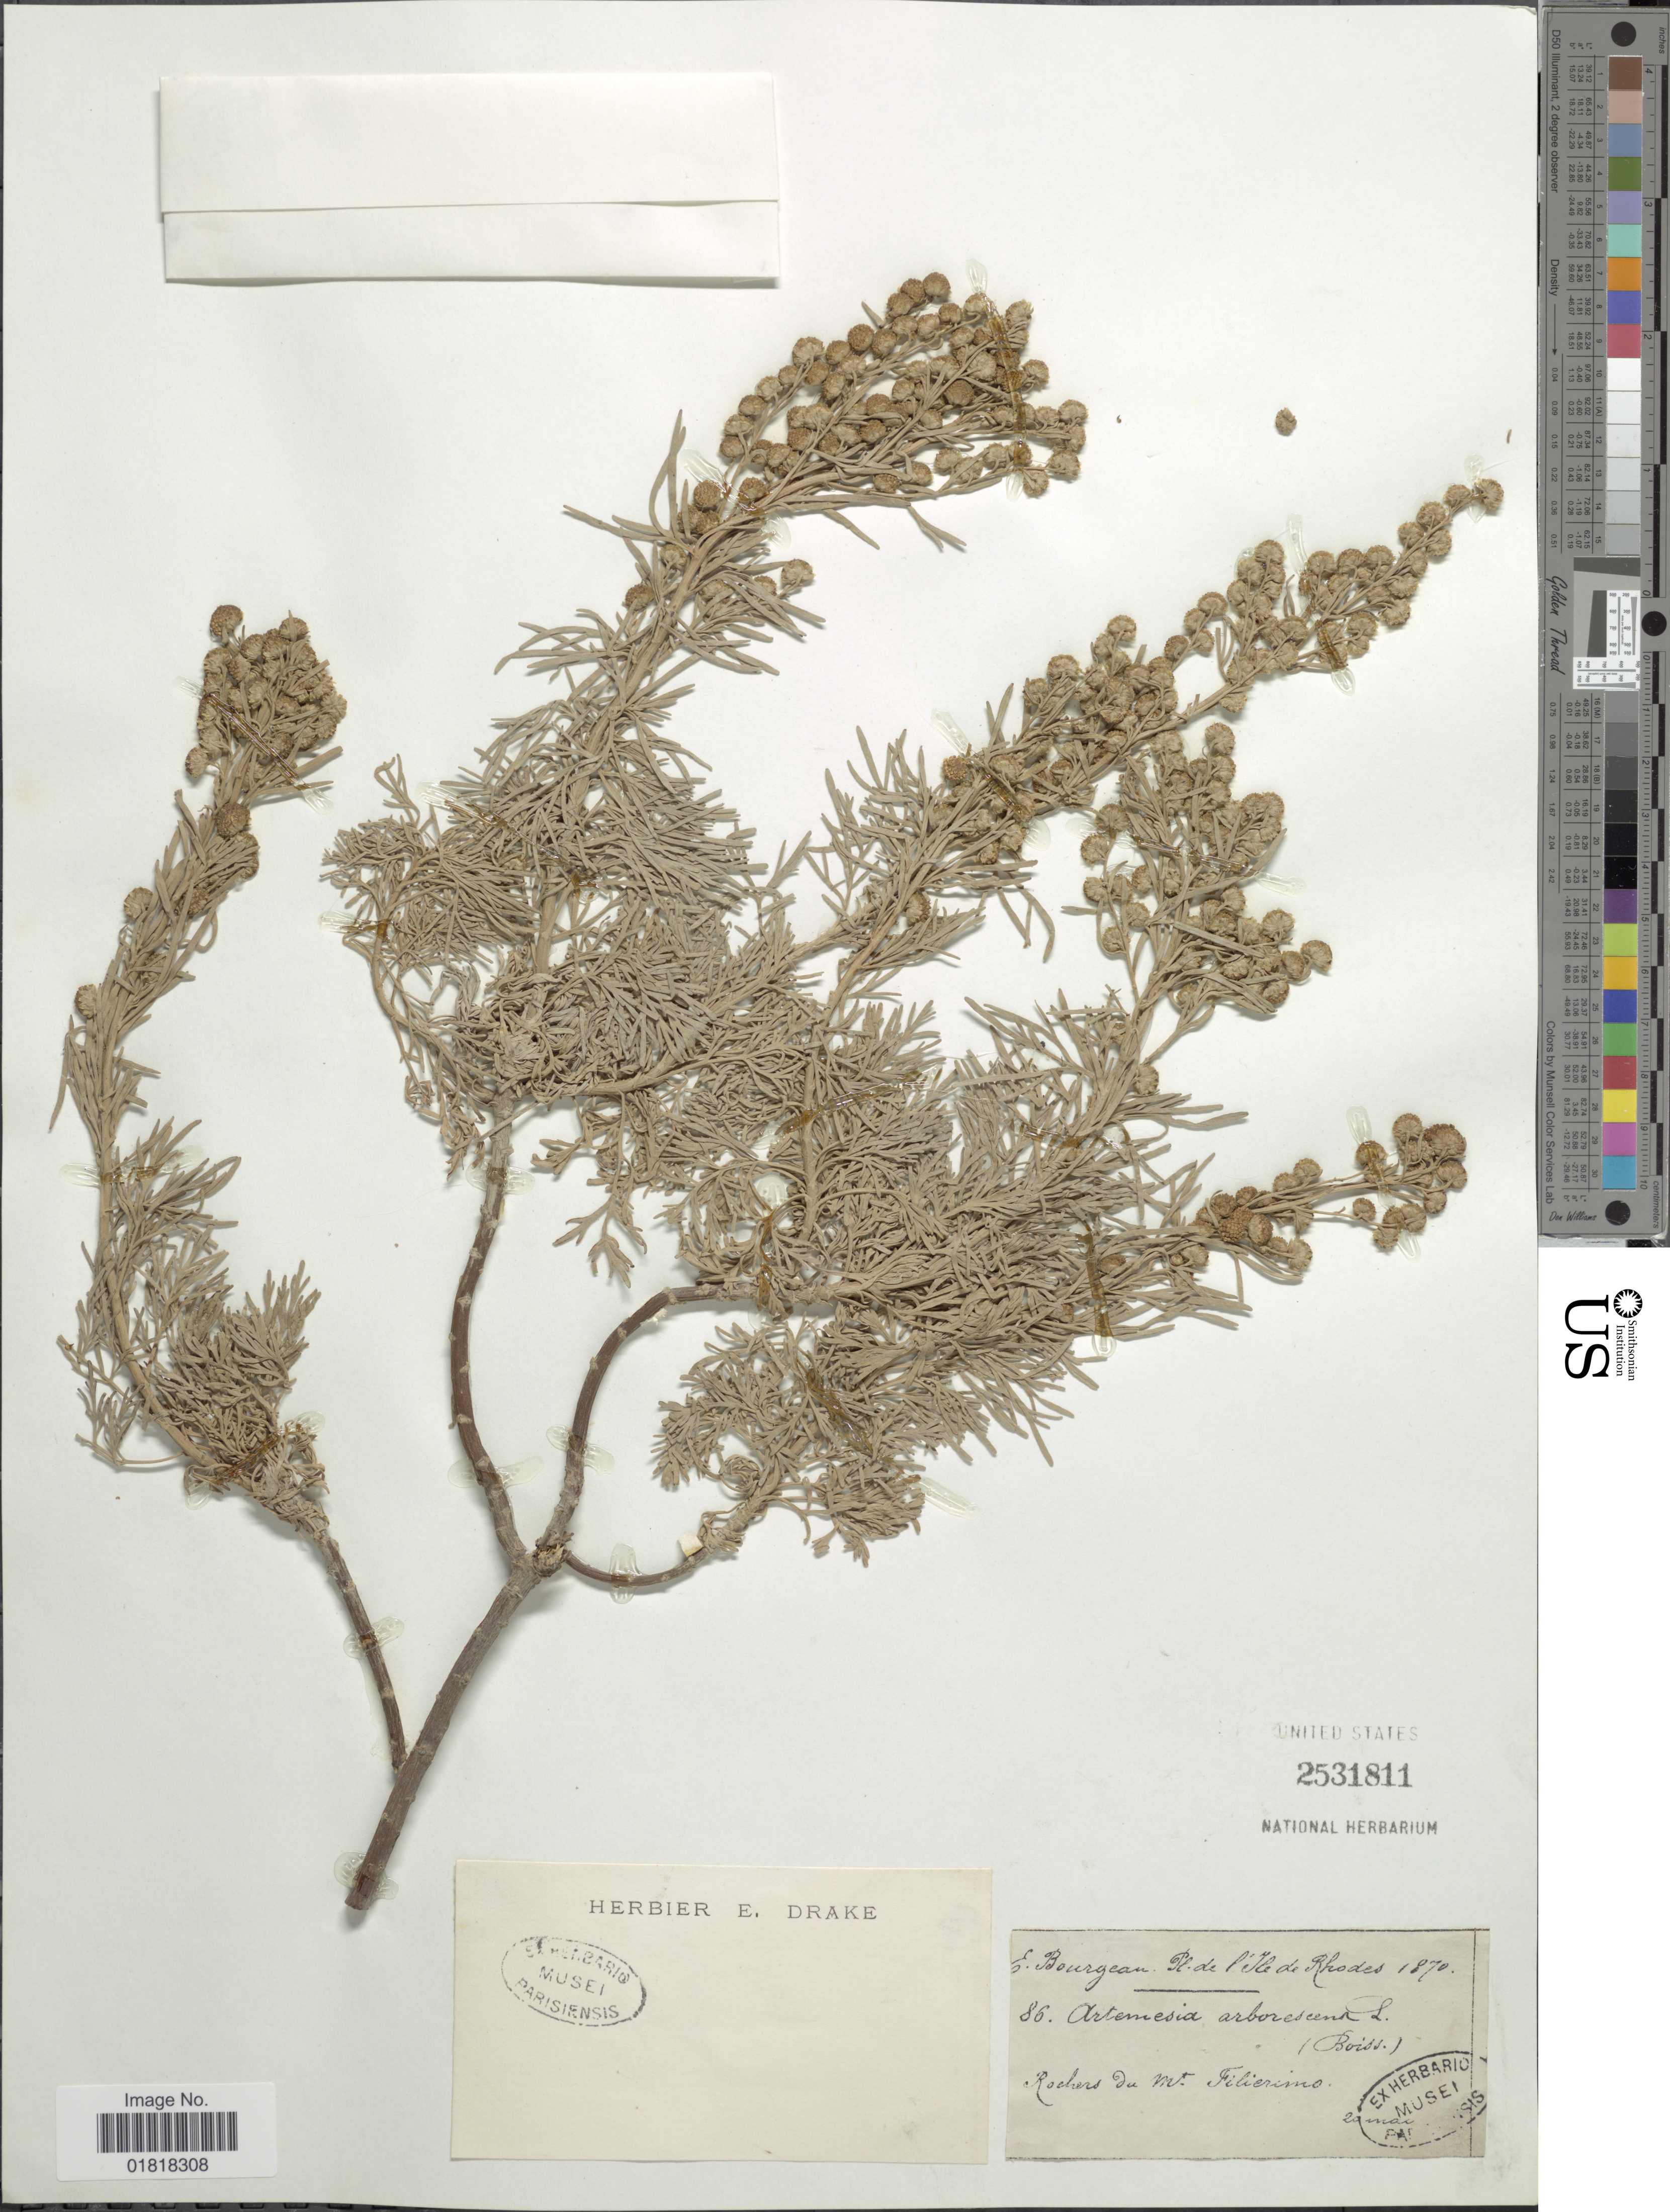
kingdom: Plantae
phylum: Tracheophyta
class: Magnoliopsida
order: Asterales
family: Asteraceae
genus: Artemisia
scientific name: Artemisia arborescens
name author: L.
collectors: E. Bourgeau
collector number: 86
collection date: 1870-05-25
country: Greece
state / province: South Aegean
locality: I'Le de Rhodes, rochers du Mt. Filerimos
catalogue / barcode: US 2531811